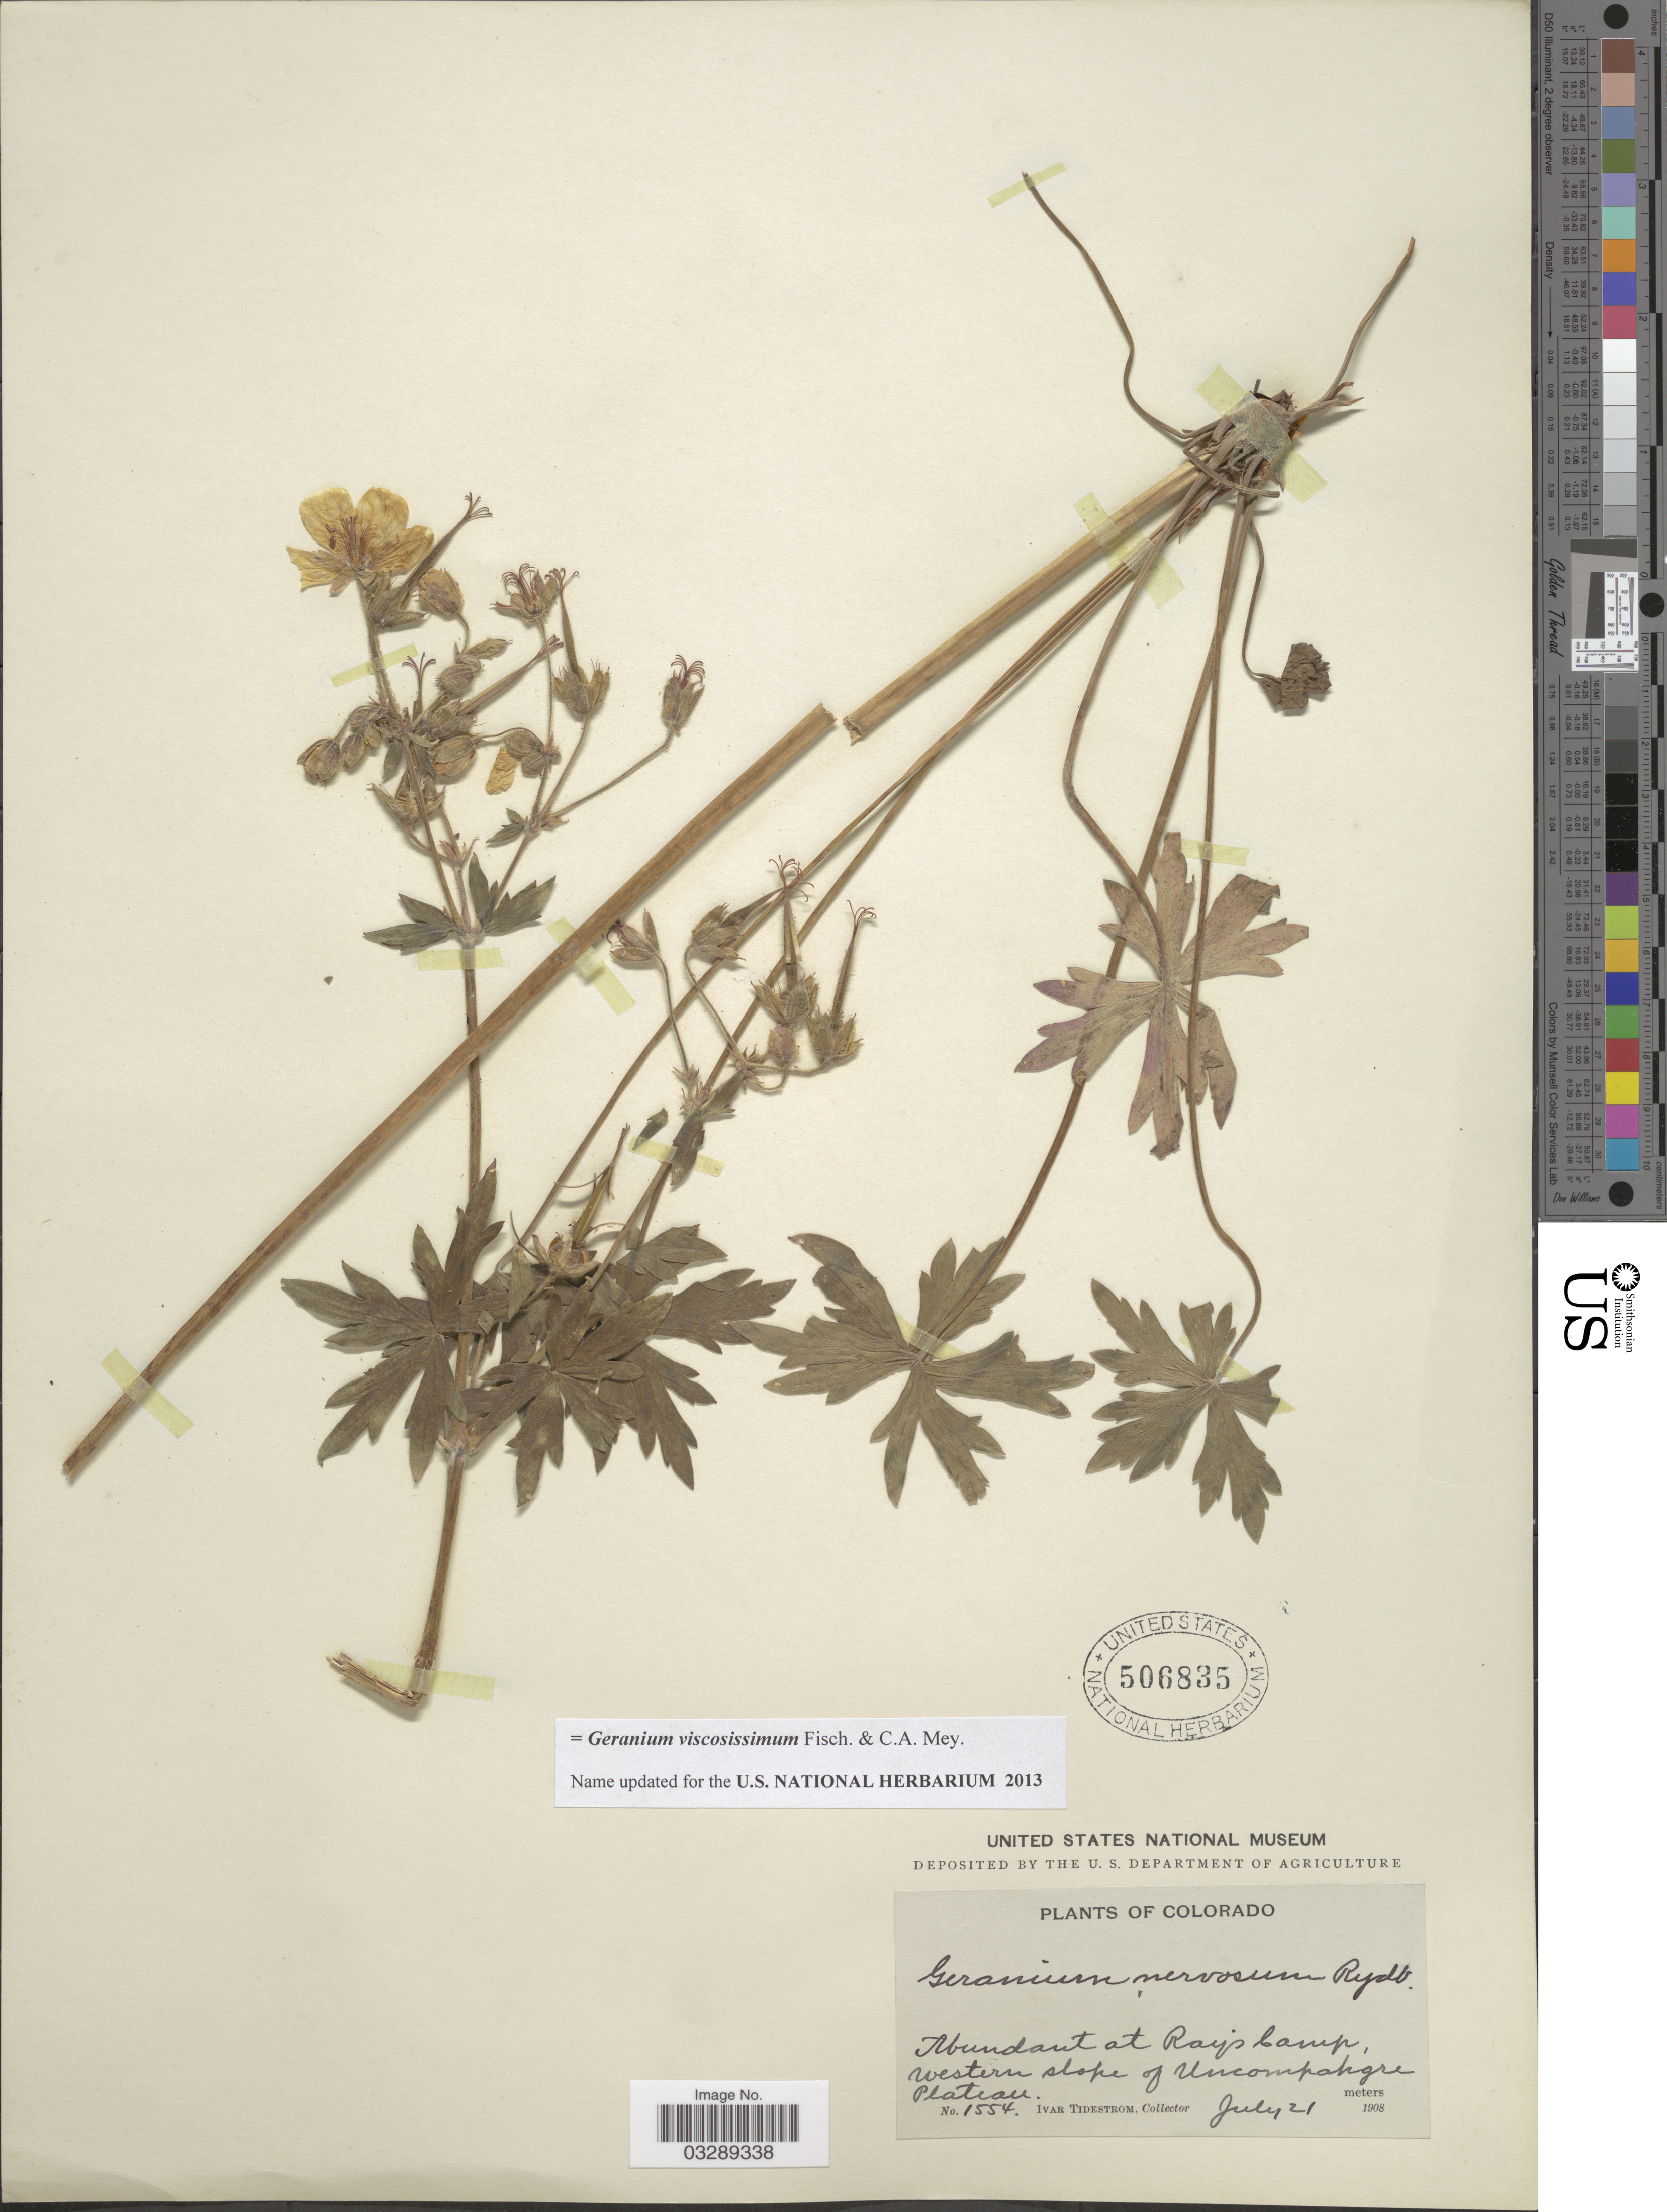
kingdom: Plantae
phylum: Tracheophyta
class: Magnoliopsida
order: Geraniales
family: Geraniaceae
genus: Geranium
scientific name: Geranium viscosissimum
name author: Fisch. & C.A. Mey.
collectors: I. F. Tidestrom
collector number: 1554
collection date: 1908-07-21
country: United States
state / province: Colorado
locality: Abundant at Ray's Camp, western slope of Uncompahgre Plateau.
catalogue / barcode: US 506835